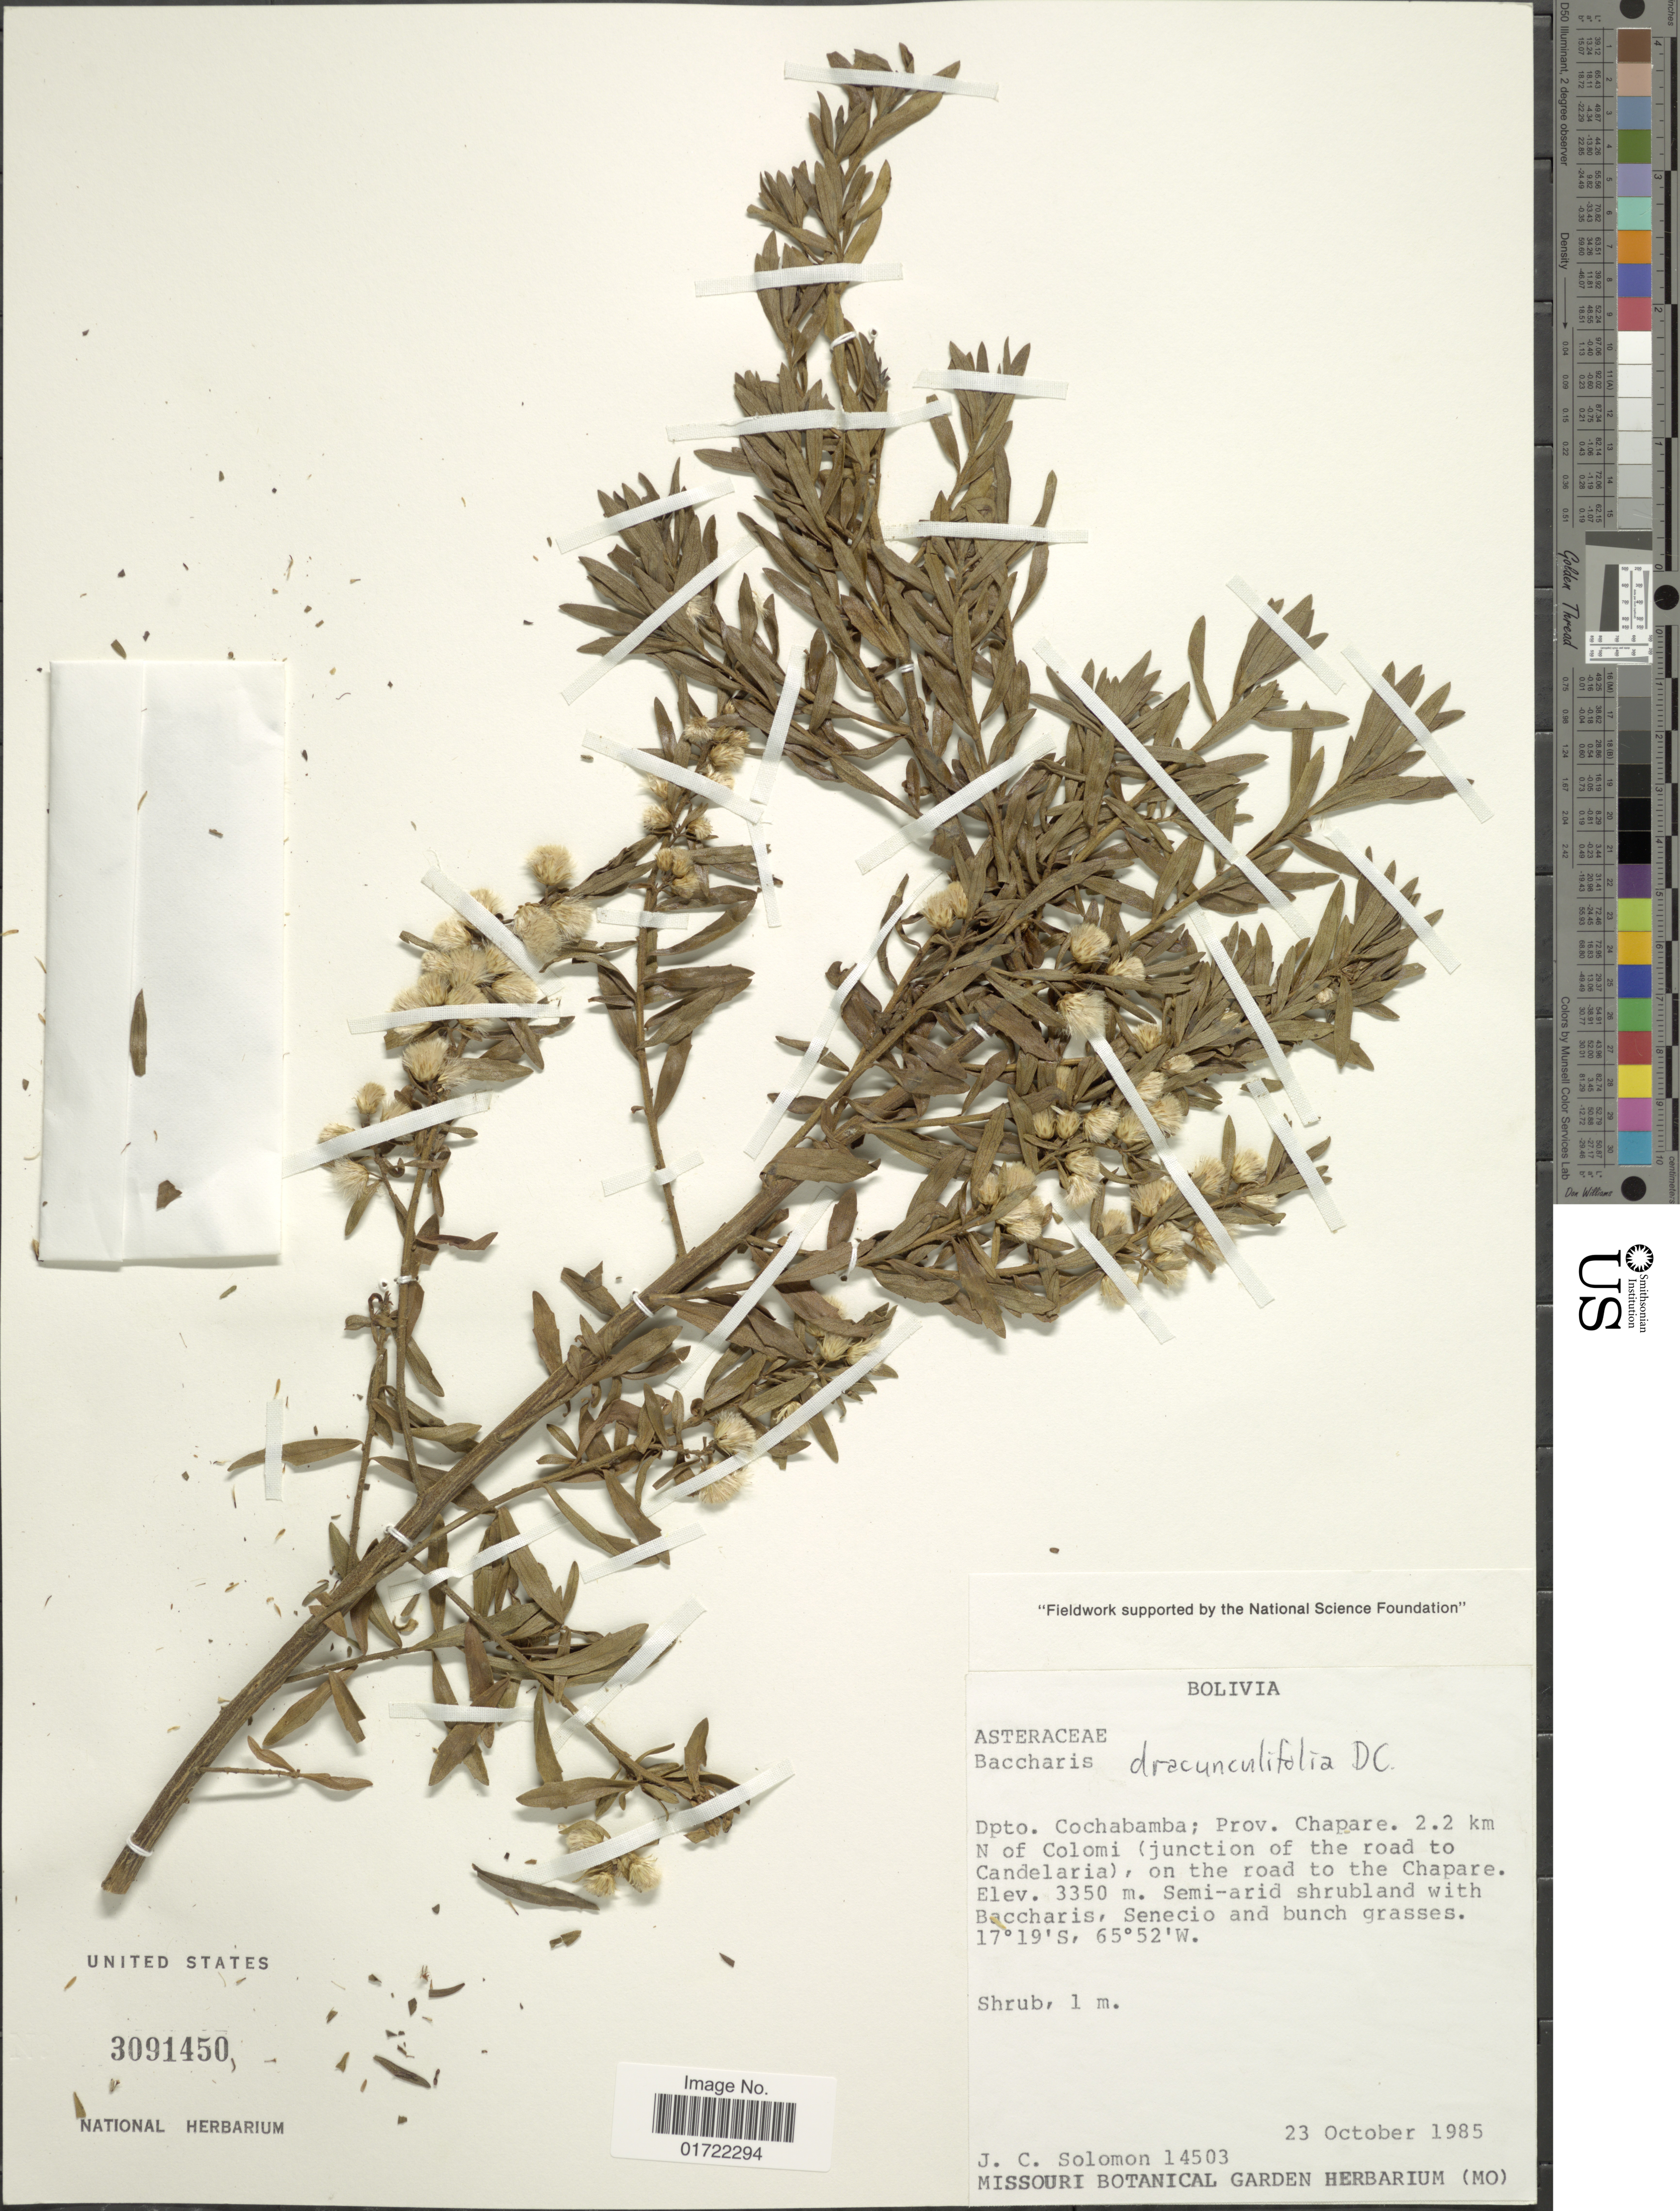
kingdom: Plantae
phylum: Tracheophyta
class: Magnoliopsida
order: Asterales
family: Asteraceae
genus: Baccharis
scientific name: Baccharis dracunculifolia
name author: DC.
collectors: J. C. Solomon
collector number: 14503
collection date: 1985-10-23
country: Bolivia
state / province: Cochabamba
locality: Prov. Chapare, 2.2 km N of Colomi (junction of the road to Candelaria), on the road to the Chapare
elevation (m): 3350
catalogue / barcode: US 3091450